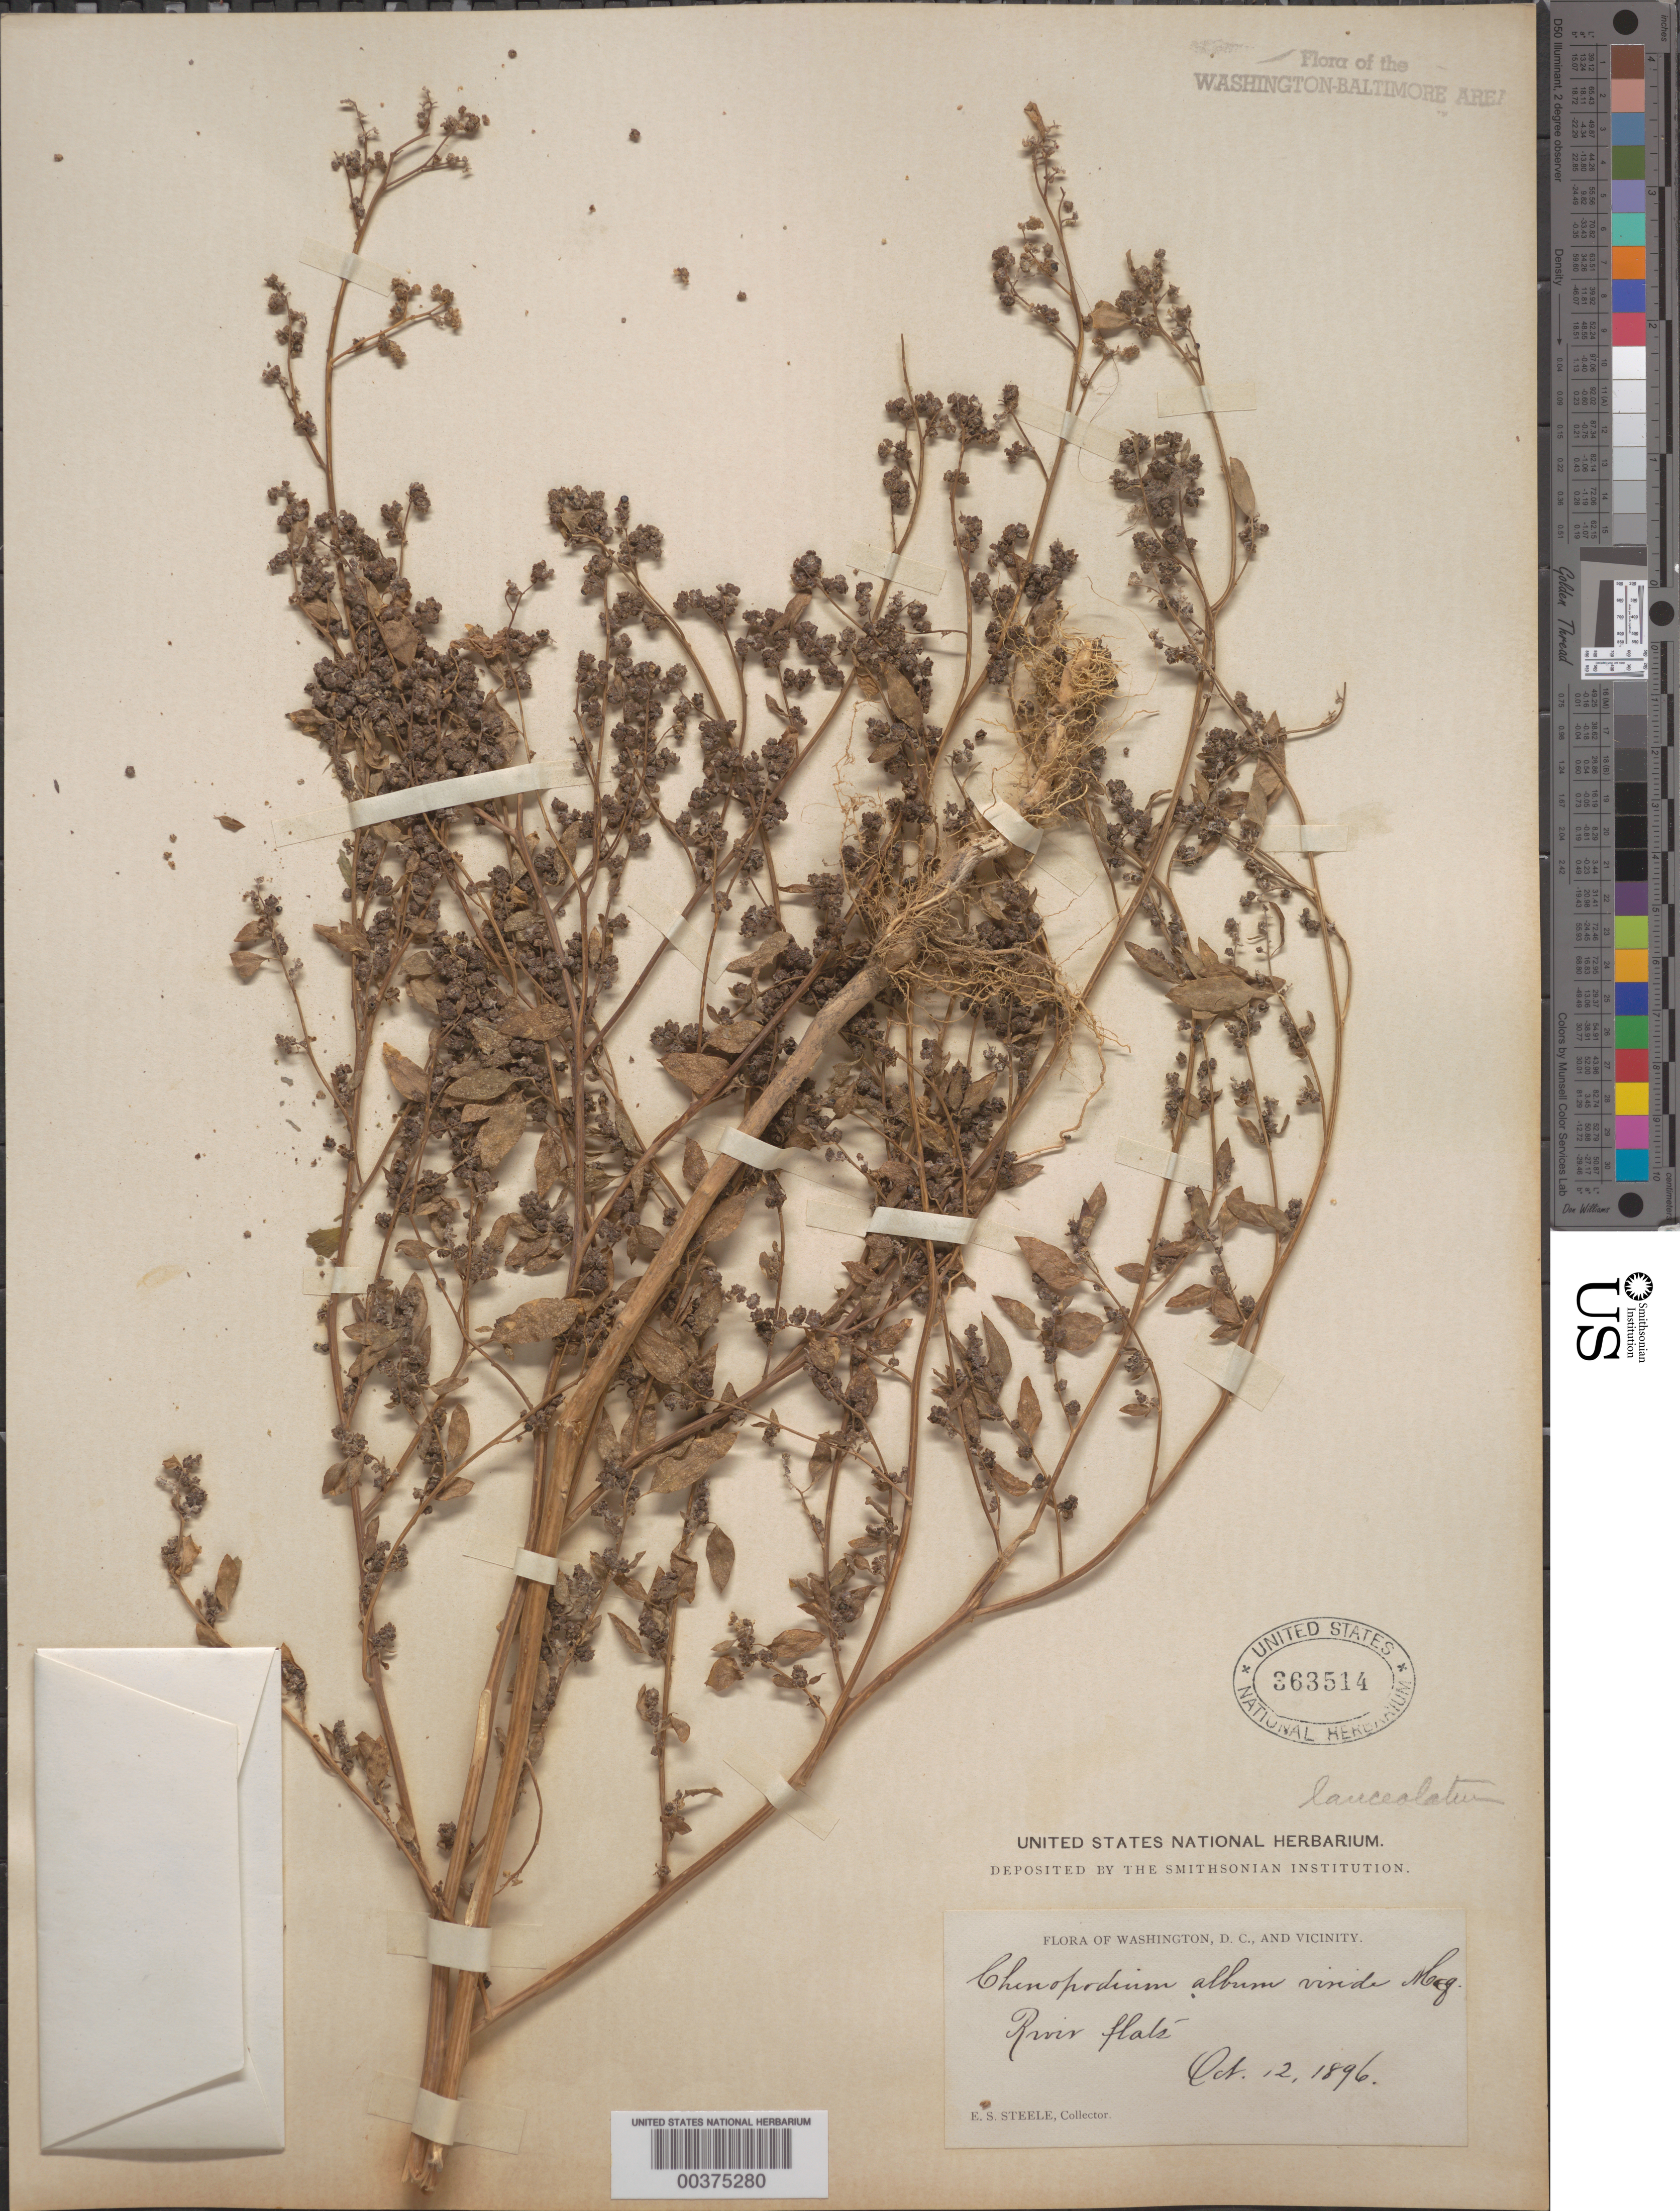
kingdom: Plantae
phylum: Tracheophyta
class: Magnoliopsida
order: Caryophyllales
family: Amaranthaceae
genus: Chenopodium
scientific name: Chenopodium album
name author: L.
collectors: E. Steele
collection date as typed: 12 Oct 1896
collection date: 1896-10-12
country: United States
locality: River flats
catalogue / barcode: US 363514